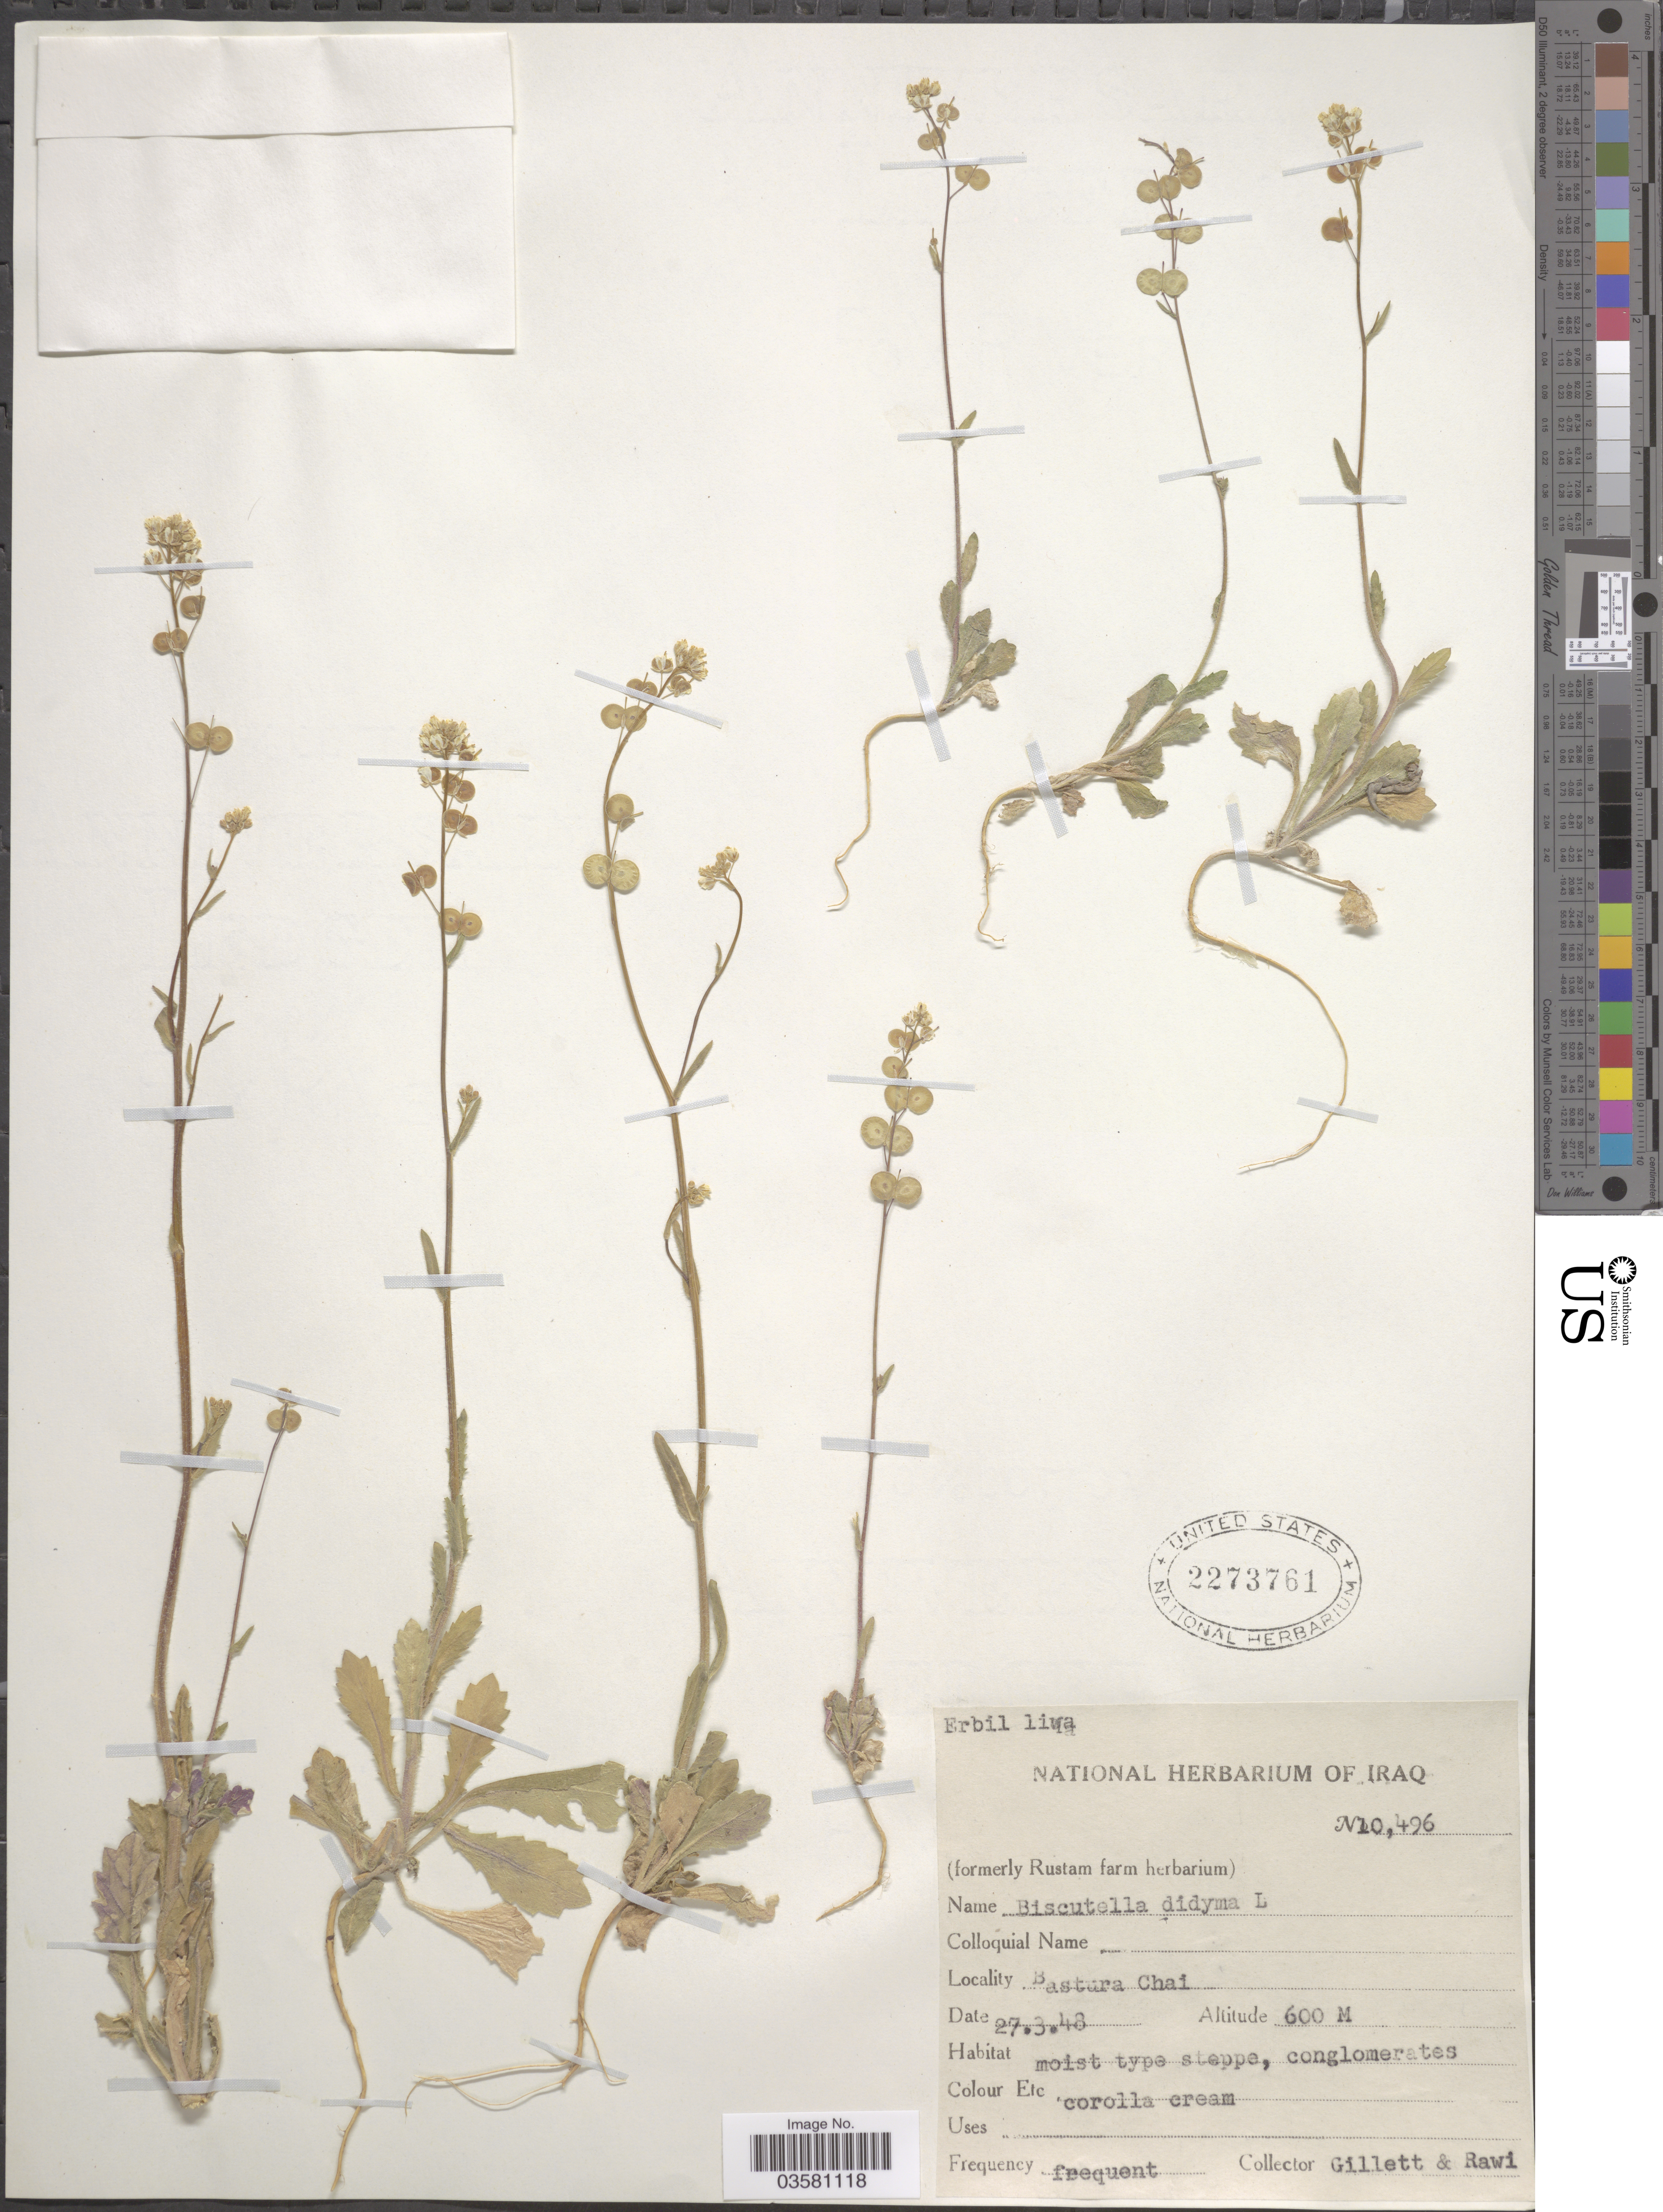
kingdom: Plantae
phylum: Tracheophyta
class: Magnoliopsida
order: Brassicales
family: Brassicaceae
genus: Biscutella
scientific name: Biscutella didyma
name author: L.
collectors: Gillett, -- & -. Rawi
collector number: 10496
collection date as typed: Transcribed d/m/y: 27/3/48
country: Iraq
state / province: Arbīl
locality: Erbil liwa. Bastura Chai.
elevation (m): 600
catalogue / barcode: US 2273761